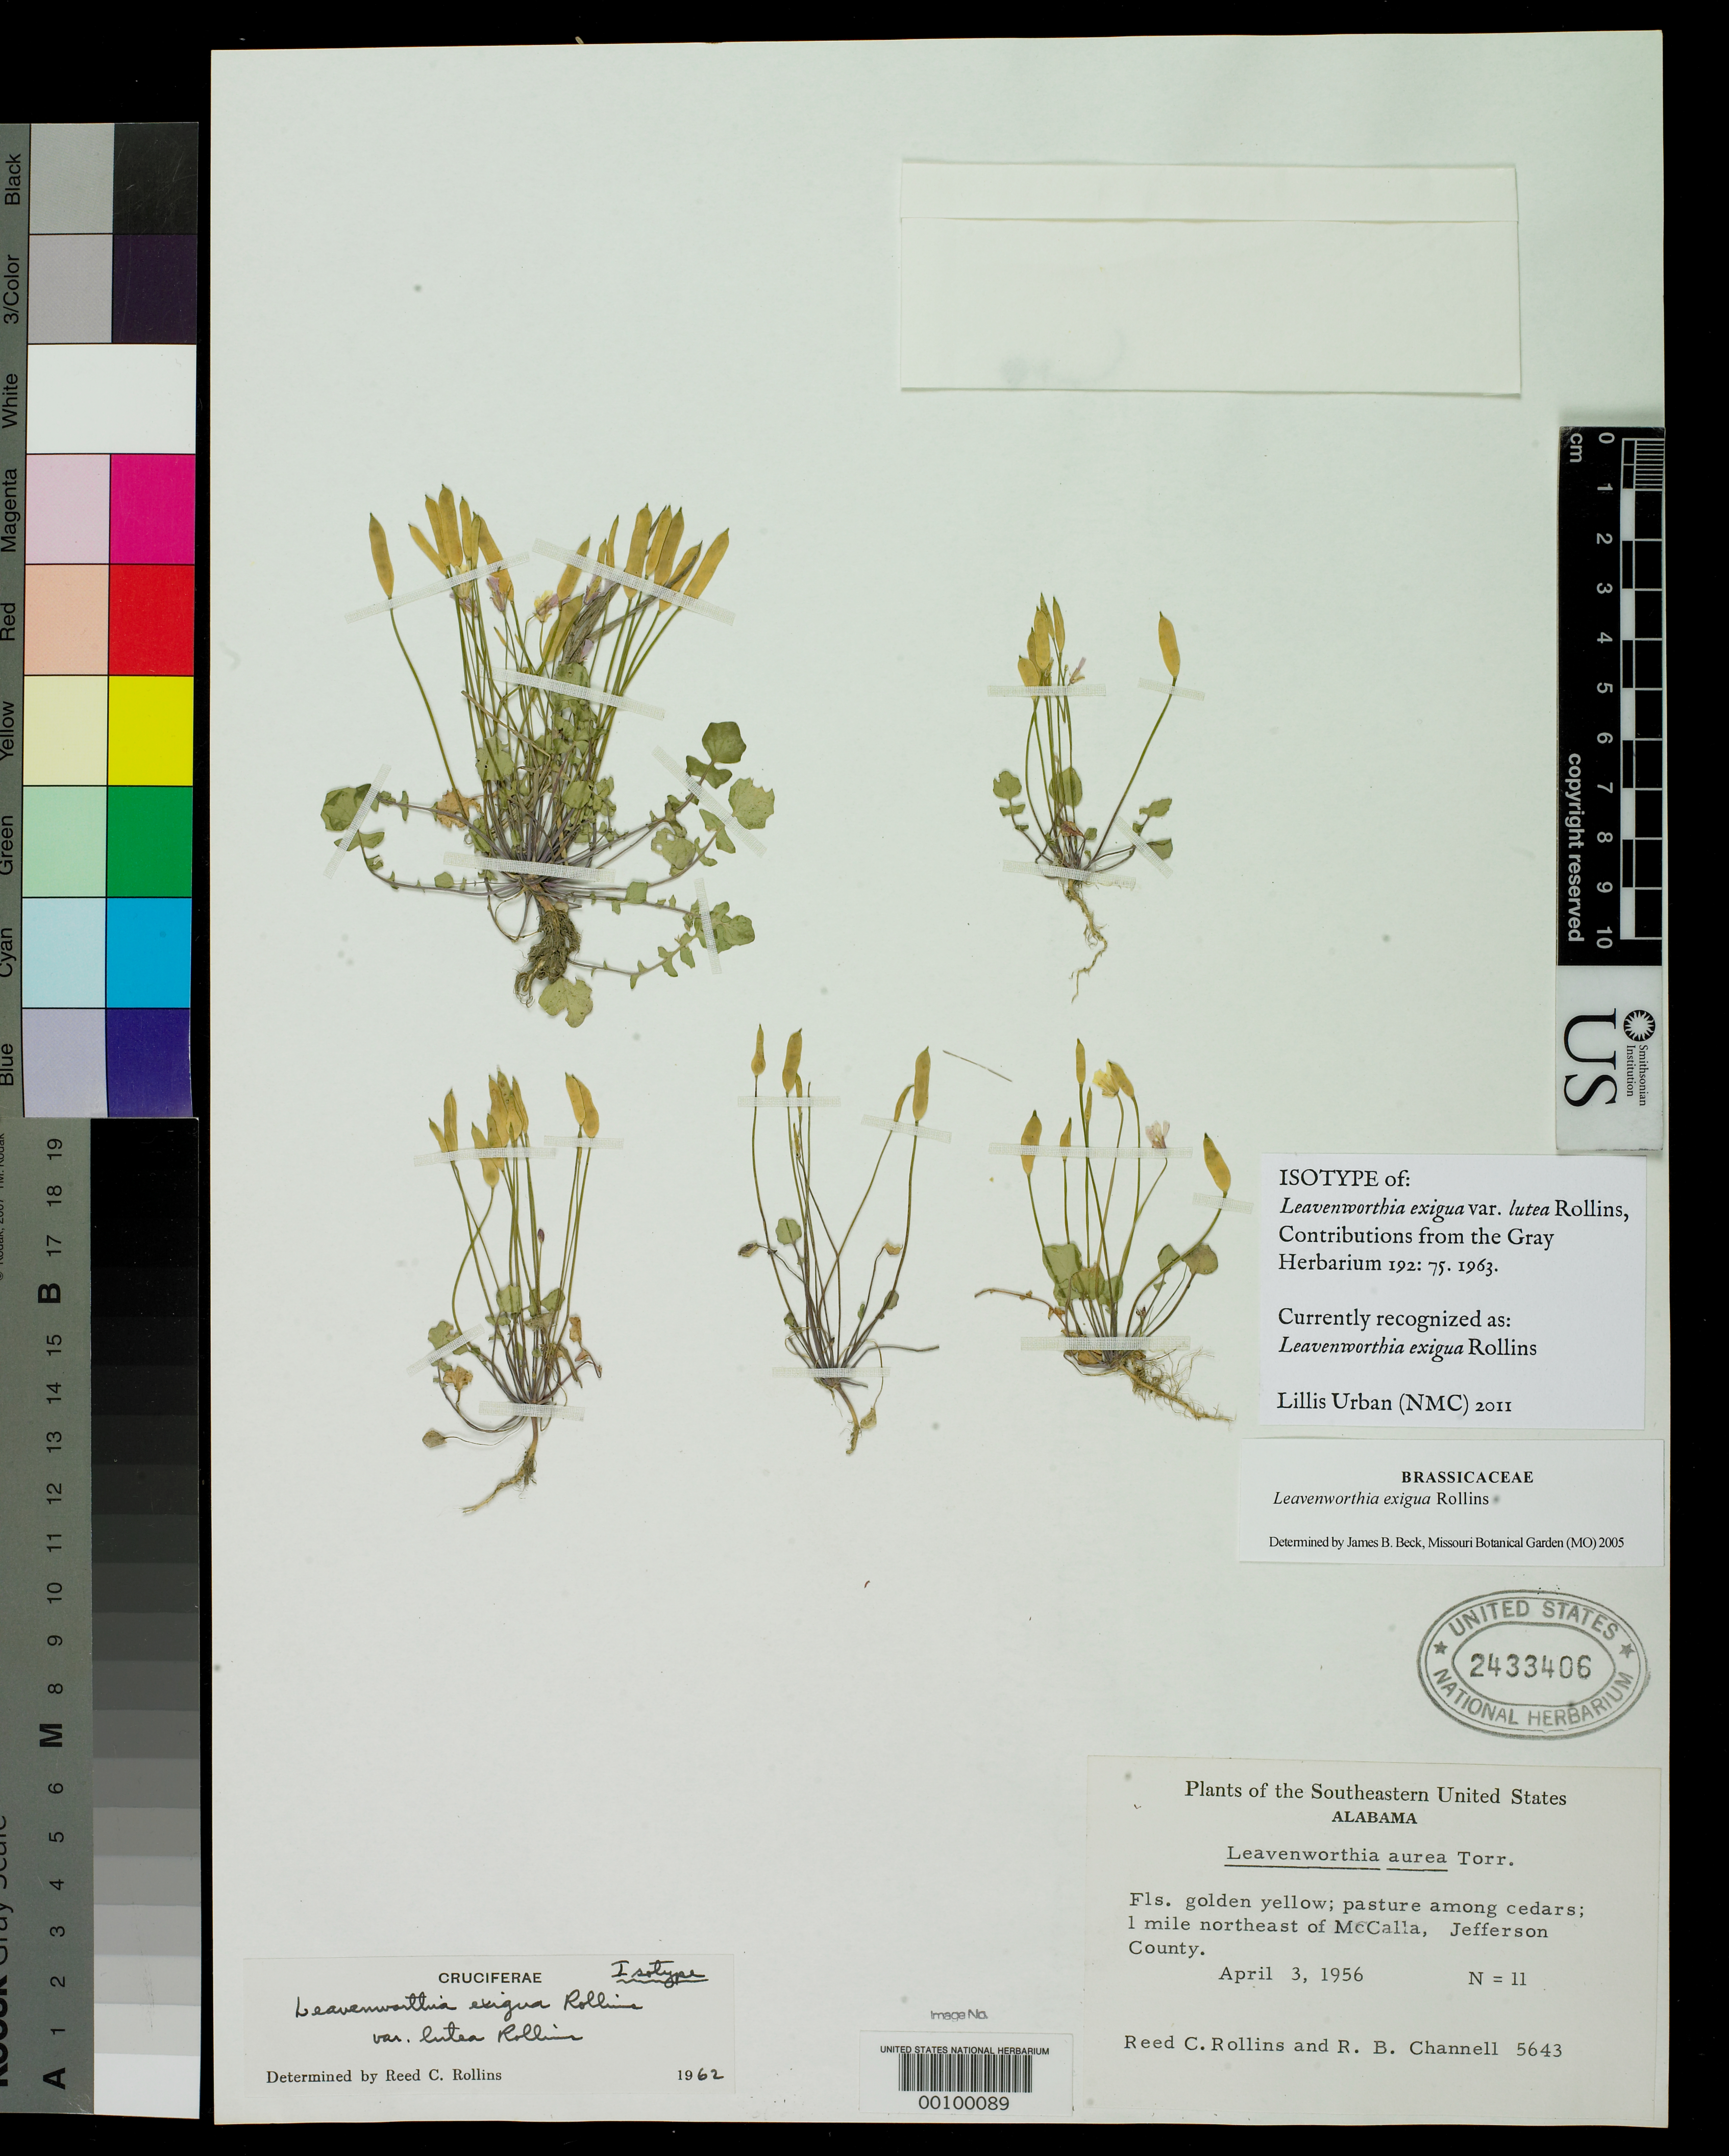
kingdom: Plantae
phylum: Tracheophyta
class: Magnoliopsida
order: Brassicales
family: Brassicaceae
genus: Leavenworthia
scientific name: Leavenworthia exigua var. lutea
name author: Rollins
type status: Isotype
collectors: R. C. Rollins & R. B. Channell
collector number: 5643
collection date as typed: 03 Apr 1956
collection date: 1956-04-03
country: United States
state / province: Alabama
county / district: Jefferson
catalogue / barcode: US 2433406